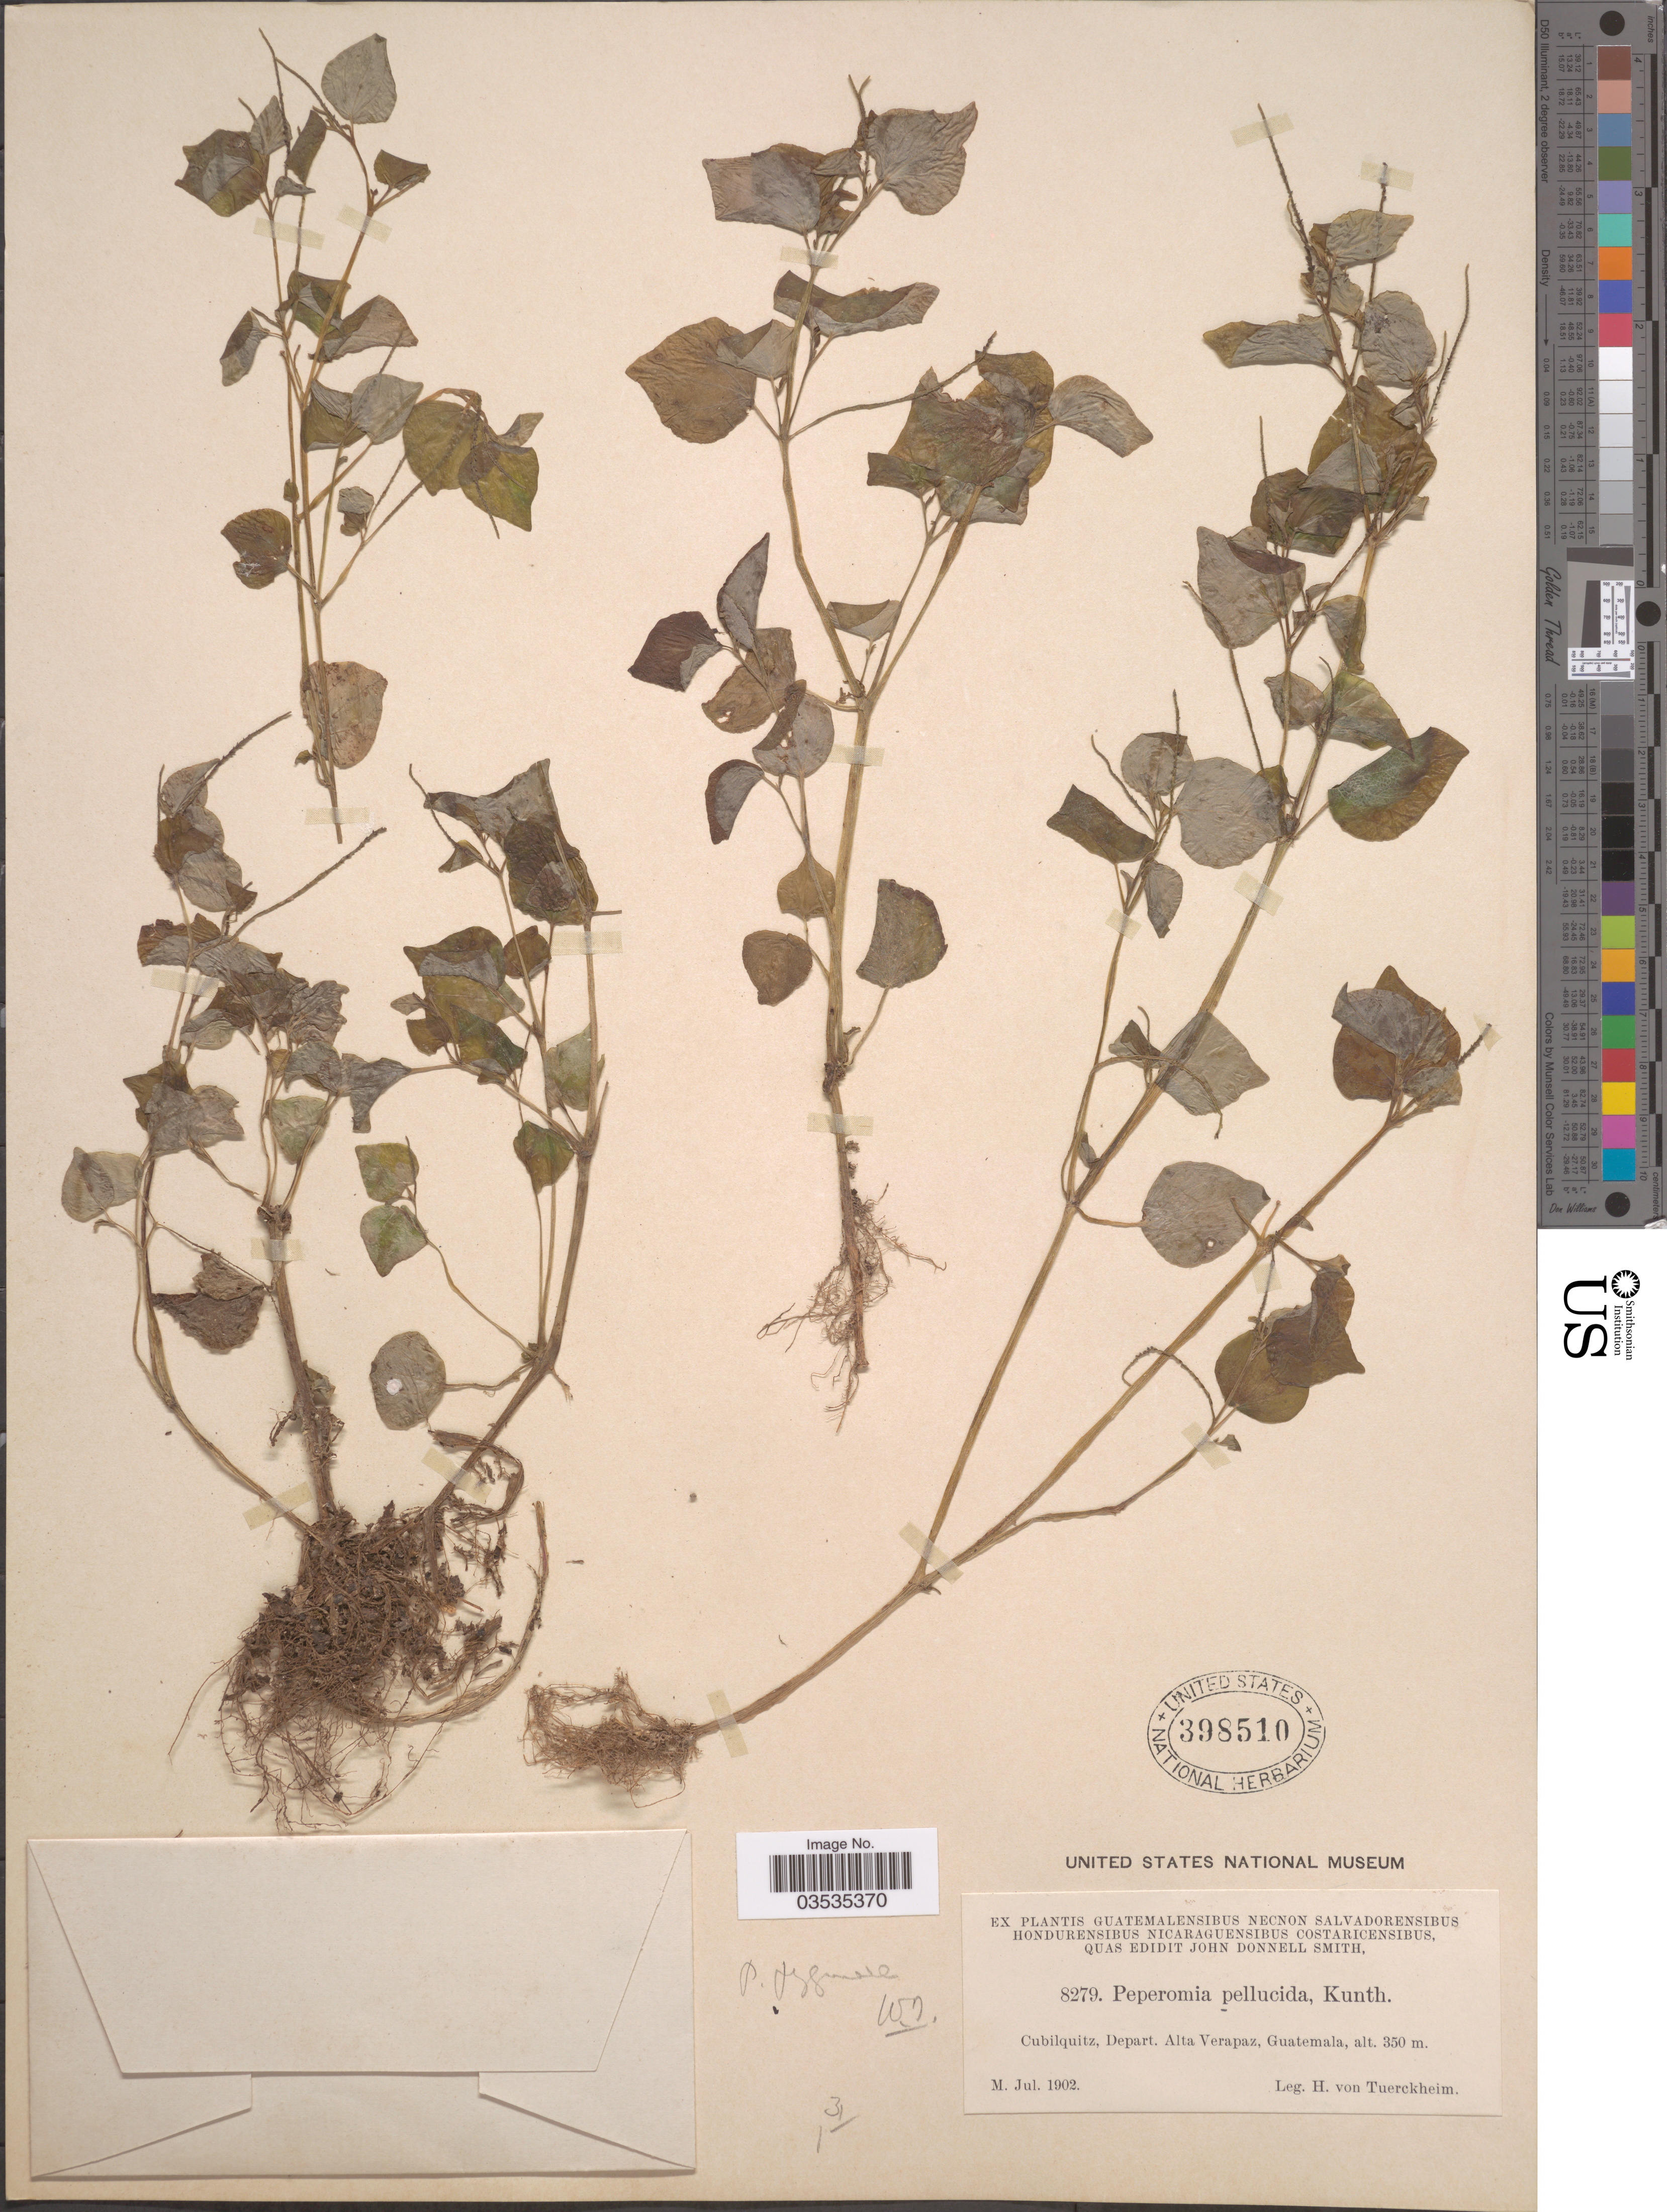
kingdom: Plantae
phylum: Tracheophyta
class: Magnoliopsida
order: Piperales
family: Piperaceae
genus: Peperomia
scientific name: Peperomia pellucida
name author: (L.) Kunth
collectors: H. von Türckheim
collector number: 8279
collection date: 1902-07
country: Guatemala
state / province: Alta Verapaz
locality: Cubilquitz, Depart. Alta Verapaz.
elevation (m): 350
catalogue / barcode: US 398510